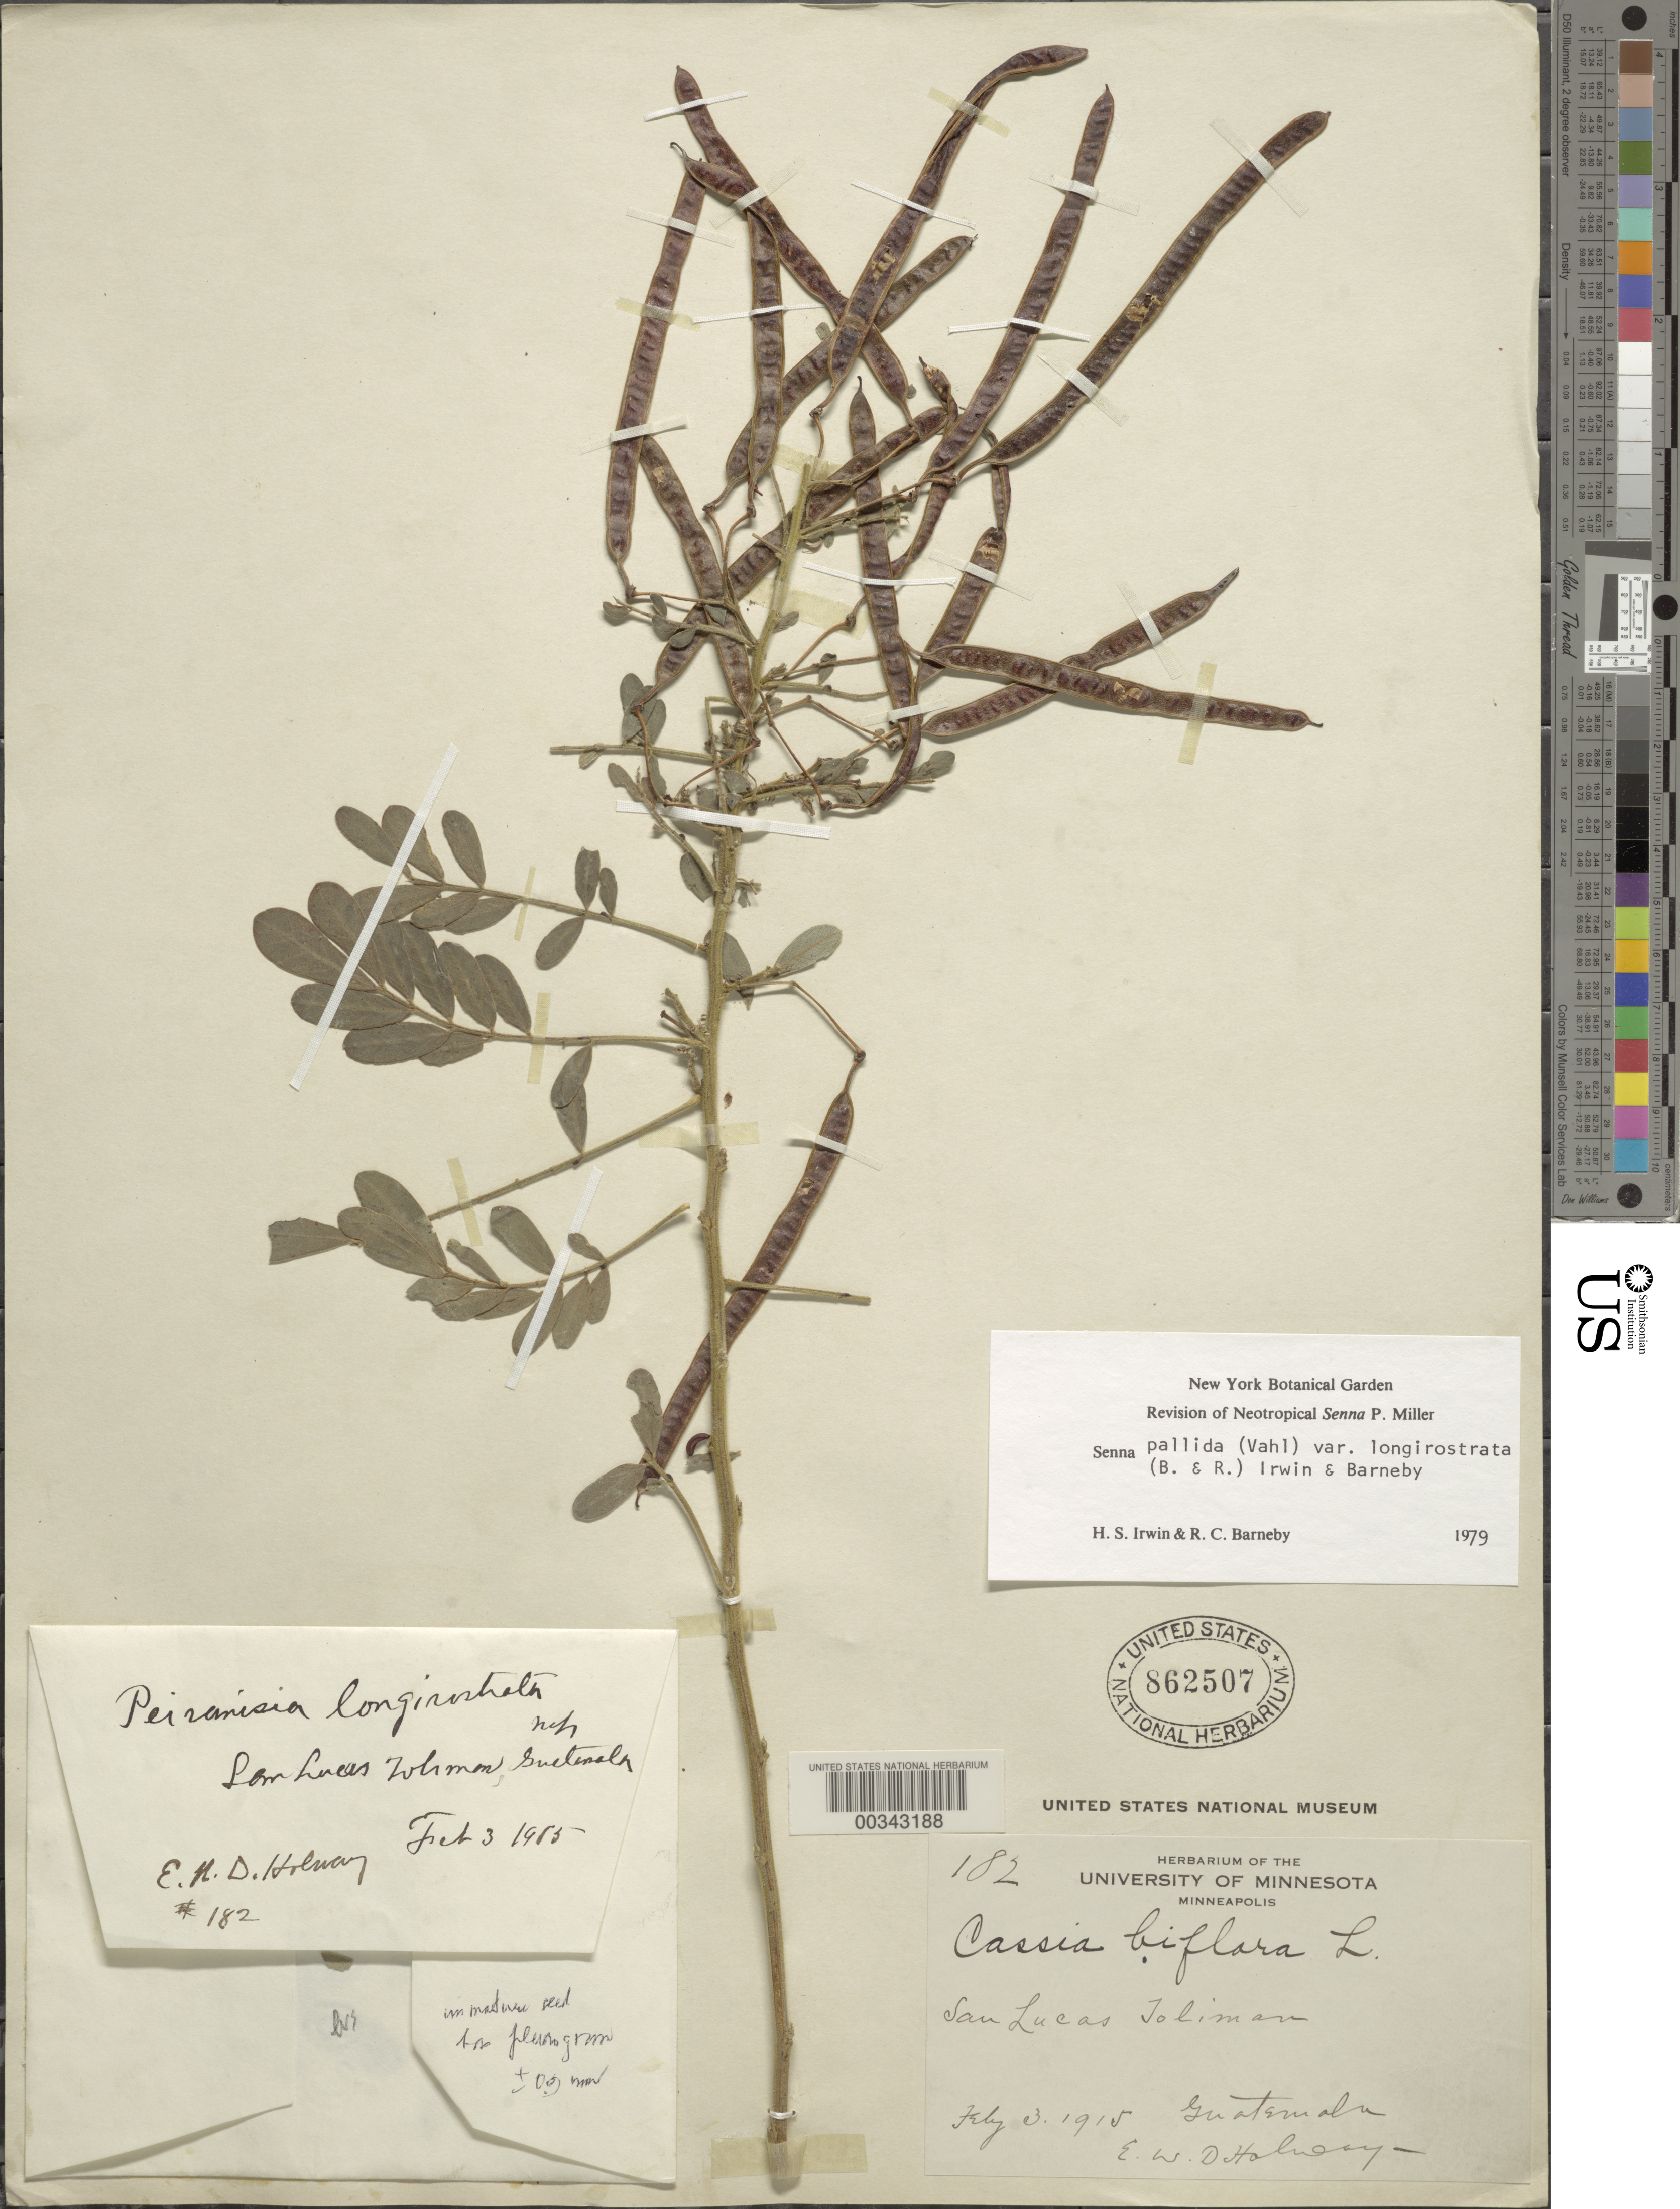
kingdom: Plantae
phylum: Tracheophyta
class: Magnoliopsida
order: Fabales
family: Fabaceae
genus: Senna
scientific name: Senna pallida var. cordillerae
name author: H.S. Irwin & Barneby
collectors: E. W. D. Holway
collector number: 182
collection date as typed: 03 Feb 1915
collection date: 1915-02-03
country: Guatemala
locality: San Lucas toliman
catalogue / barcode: US 862507